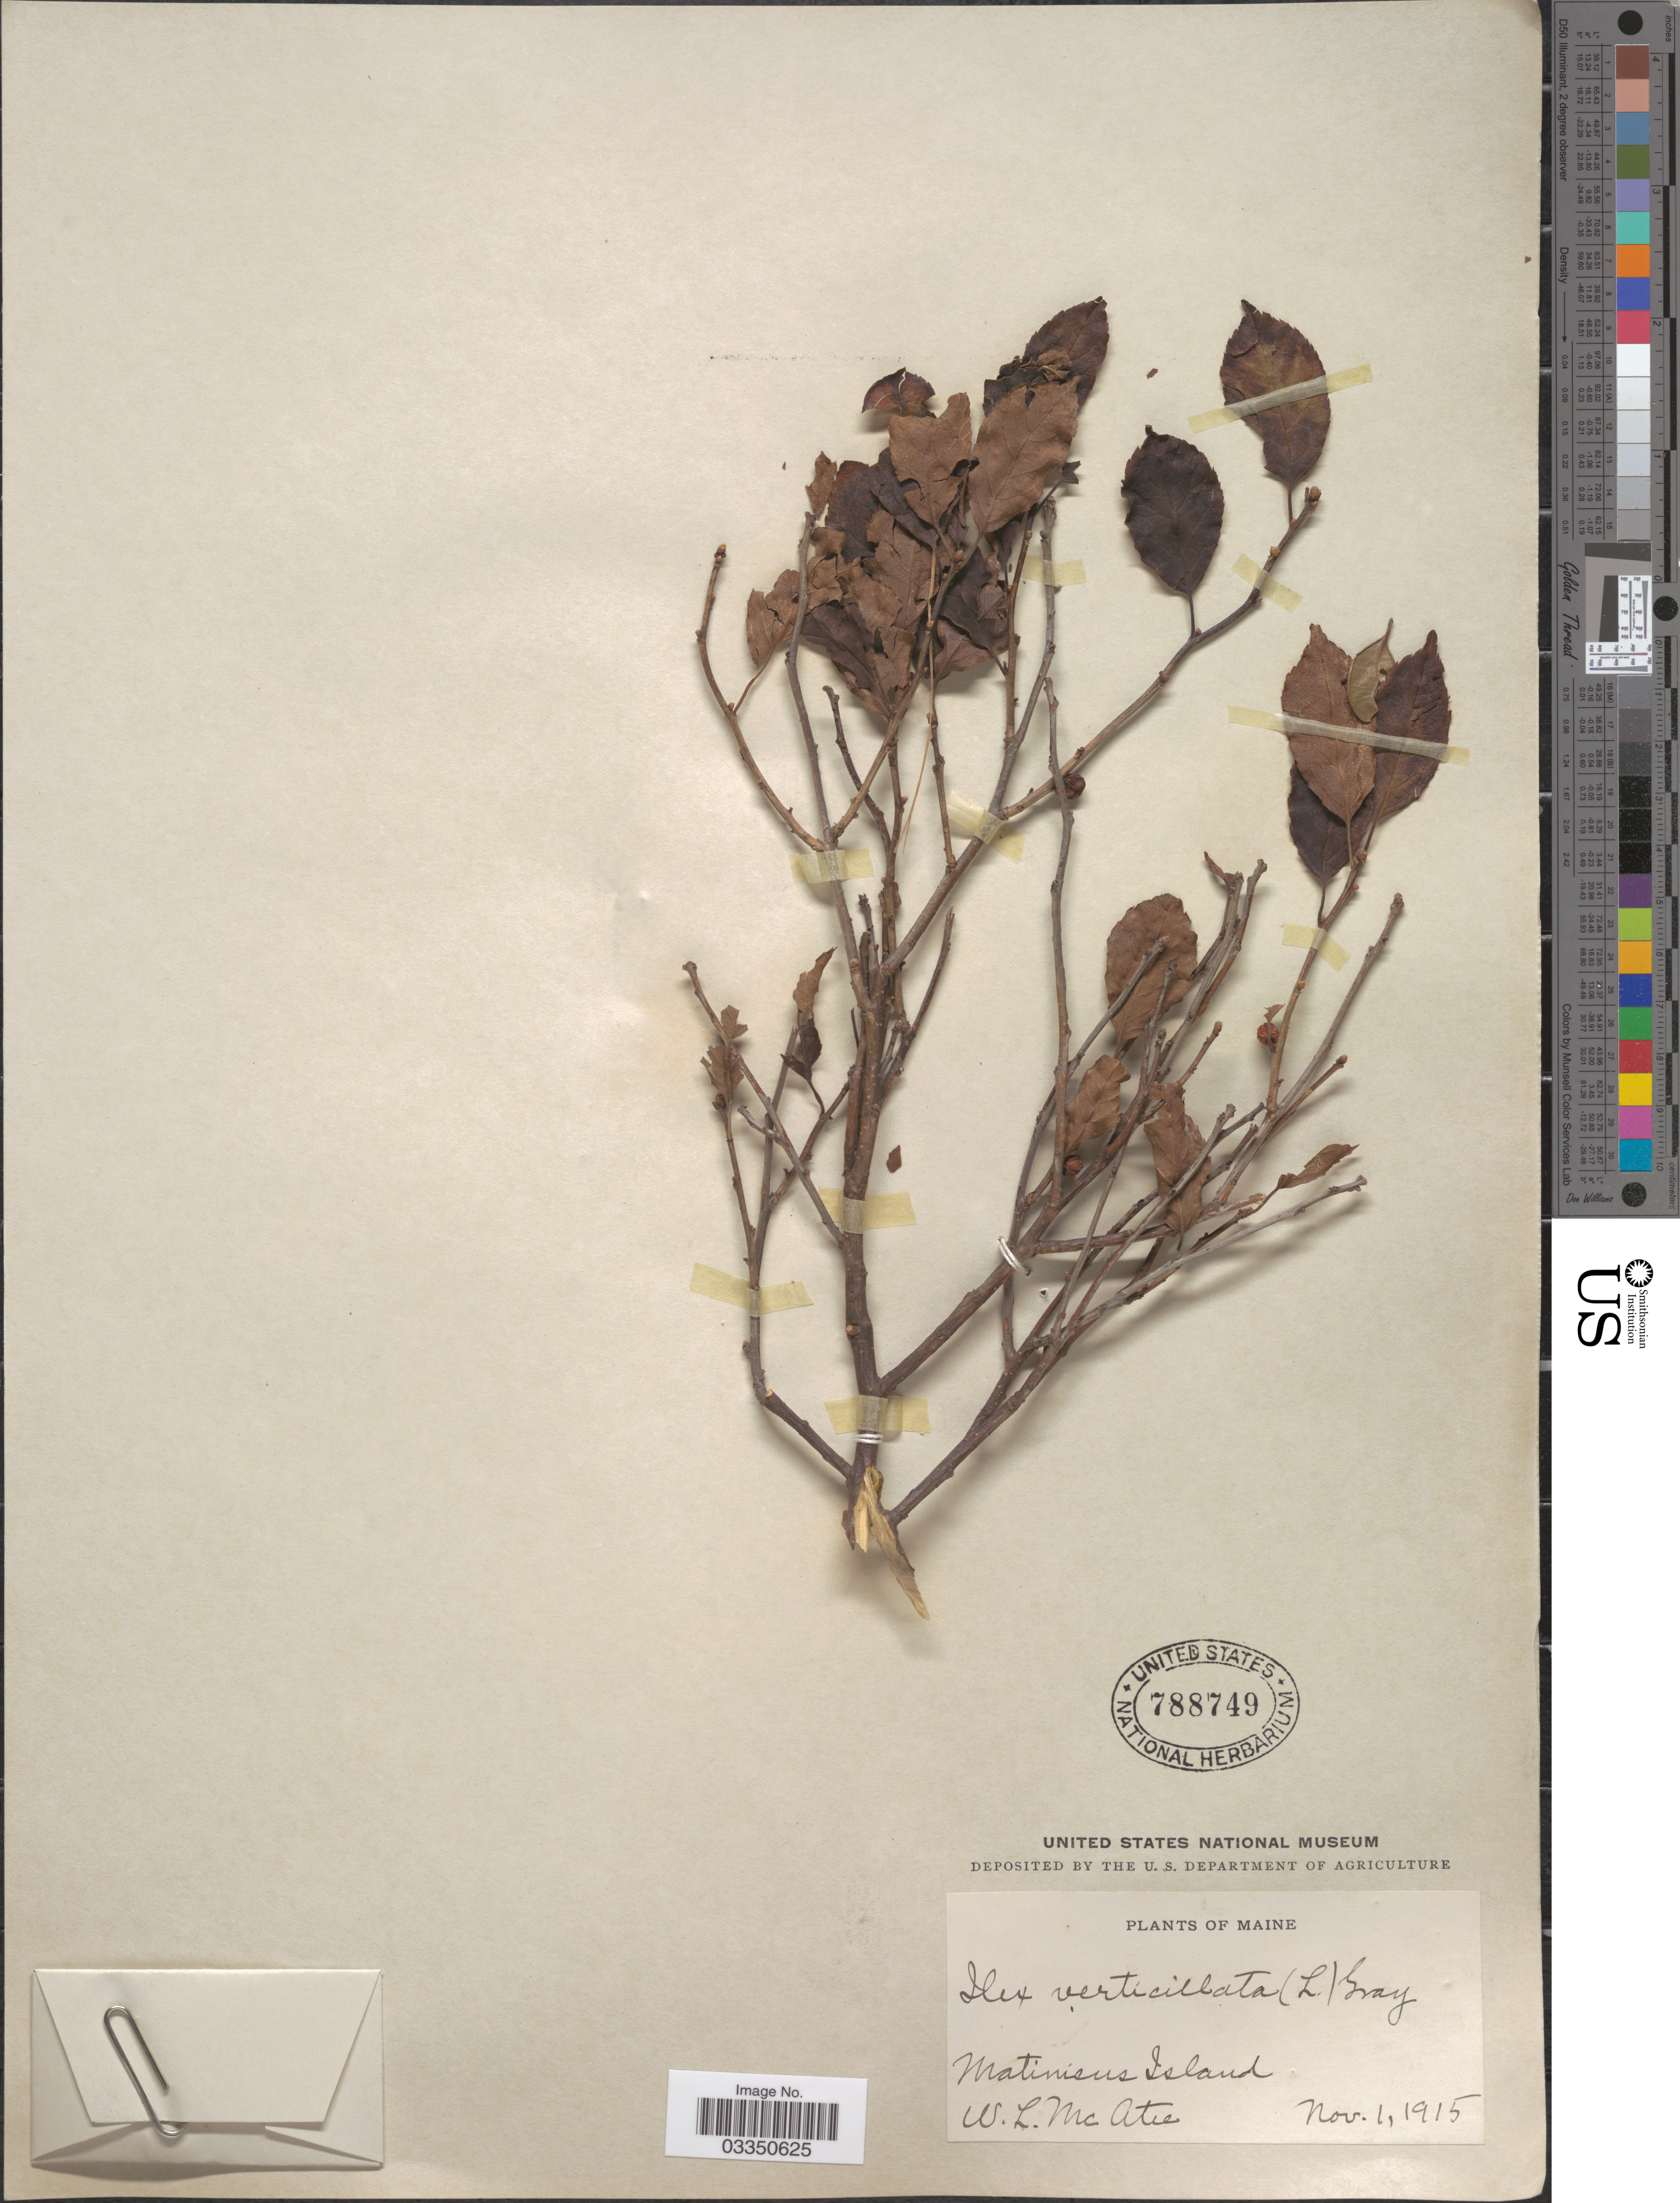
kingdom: Plantae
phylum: Tracheophyta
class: Magnoliopsida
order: Aquifoliales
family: Aquifoliaceae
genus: Ilex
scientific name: Ilex verticillata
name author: (L.) A. Gray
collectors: W. McAtee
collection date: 1915-11-01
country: United States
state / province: Maine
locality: Matinicus Island.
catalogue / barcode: US 788749